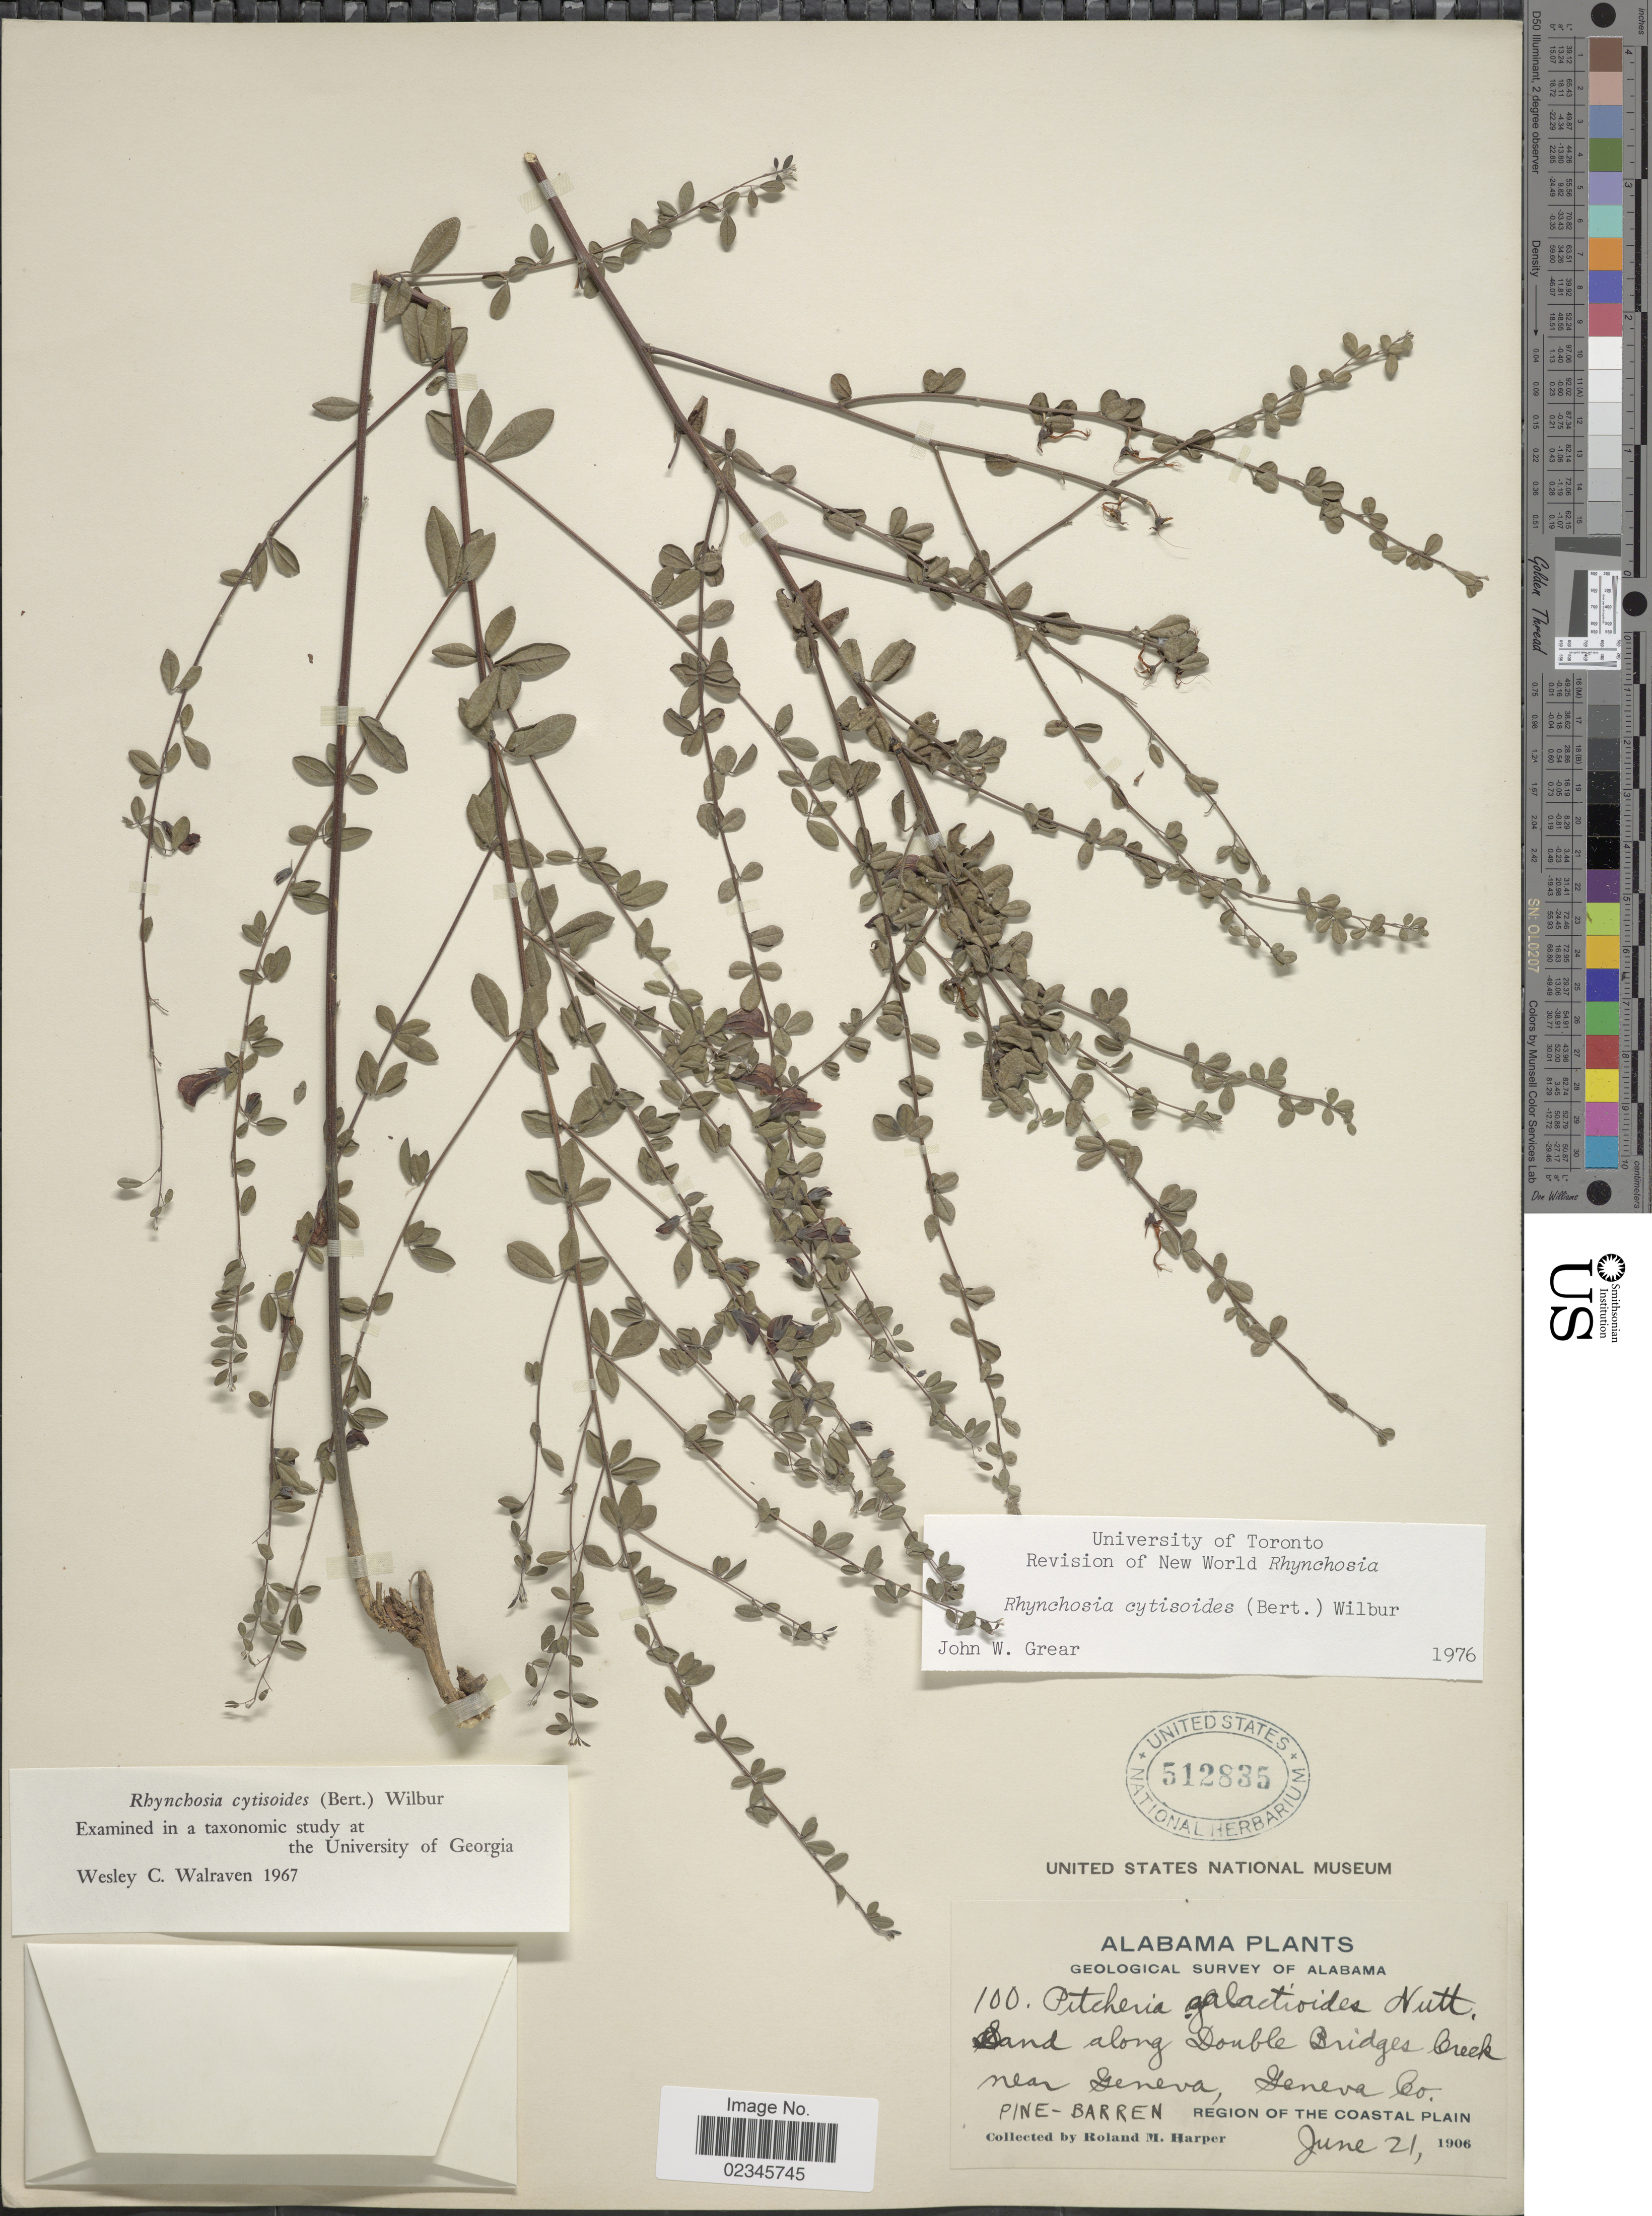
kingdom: Plantae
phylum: Tracheophyta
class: Magnoliopsida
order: Fabales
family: Fabaceae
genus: Rhynchosia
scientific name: Rhynchosia cytisoides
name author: (Bertol.) Wilbur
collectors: R. M. Harper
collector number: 100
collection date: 1906-06-21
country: United States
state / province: Alabama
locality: Sand along Double Bridges Creek near Geneva, Geneva Co. Pine-Barren, Region of the Coastal Plain.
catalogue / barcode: US 512835